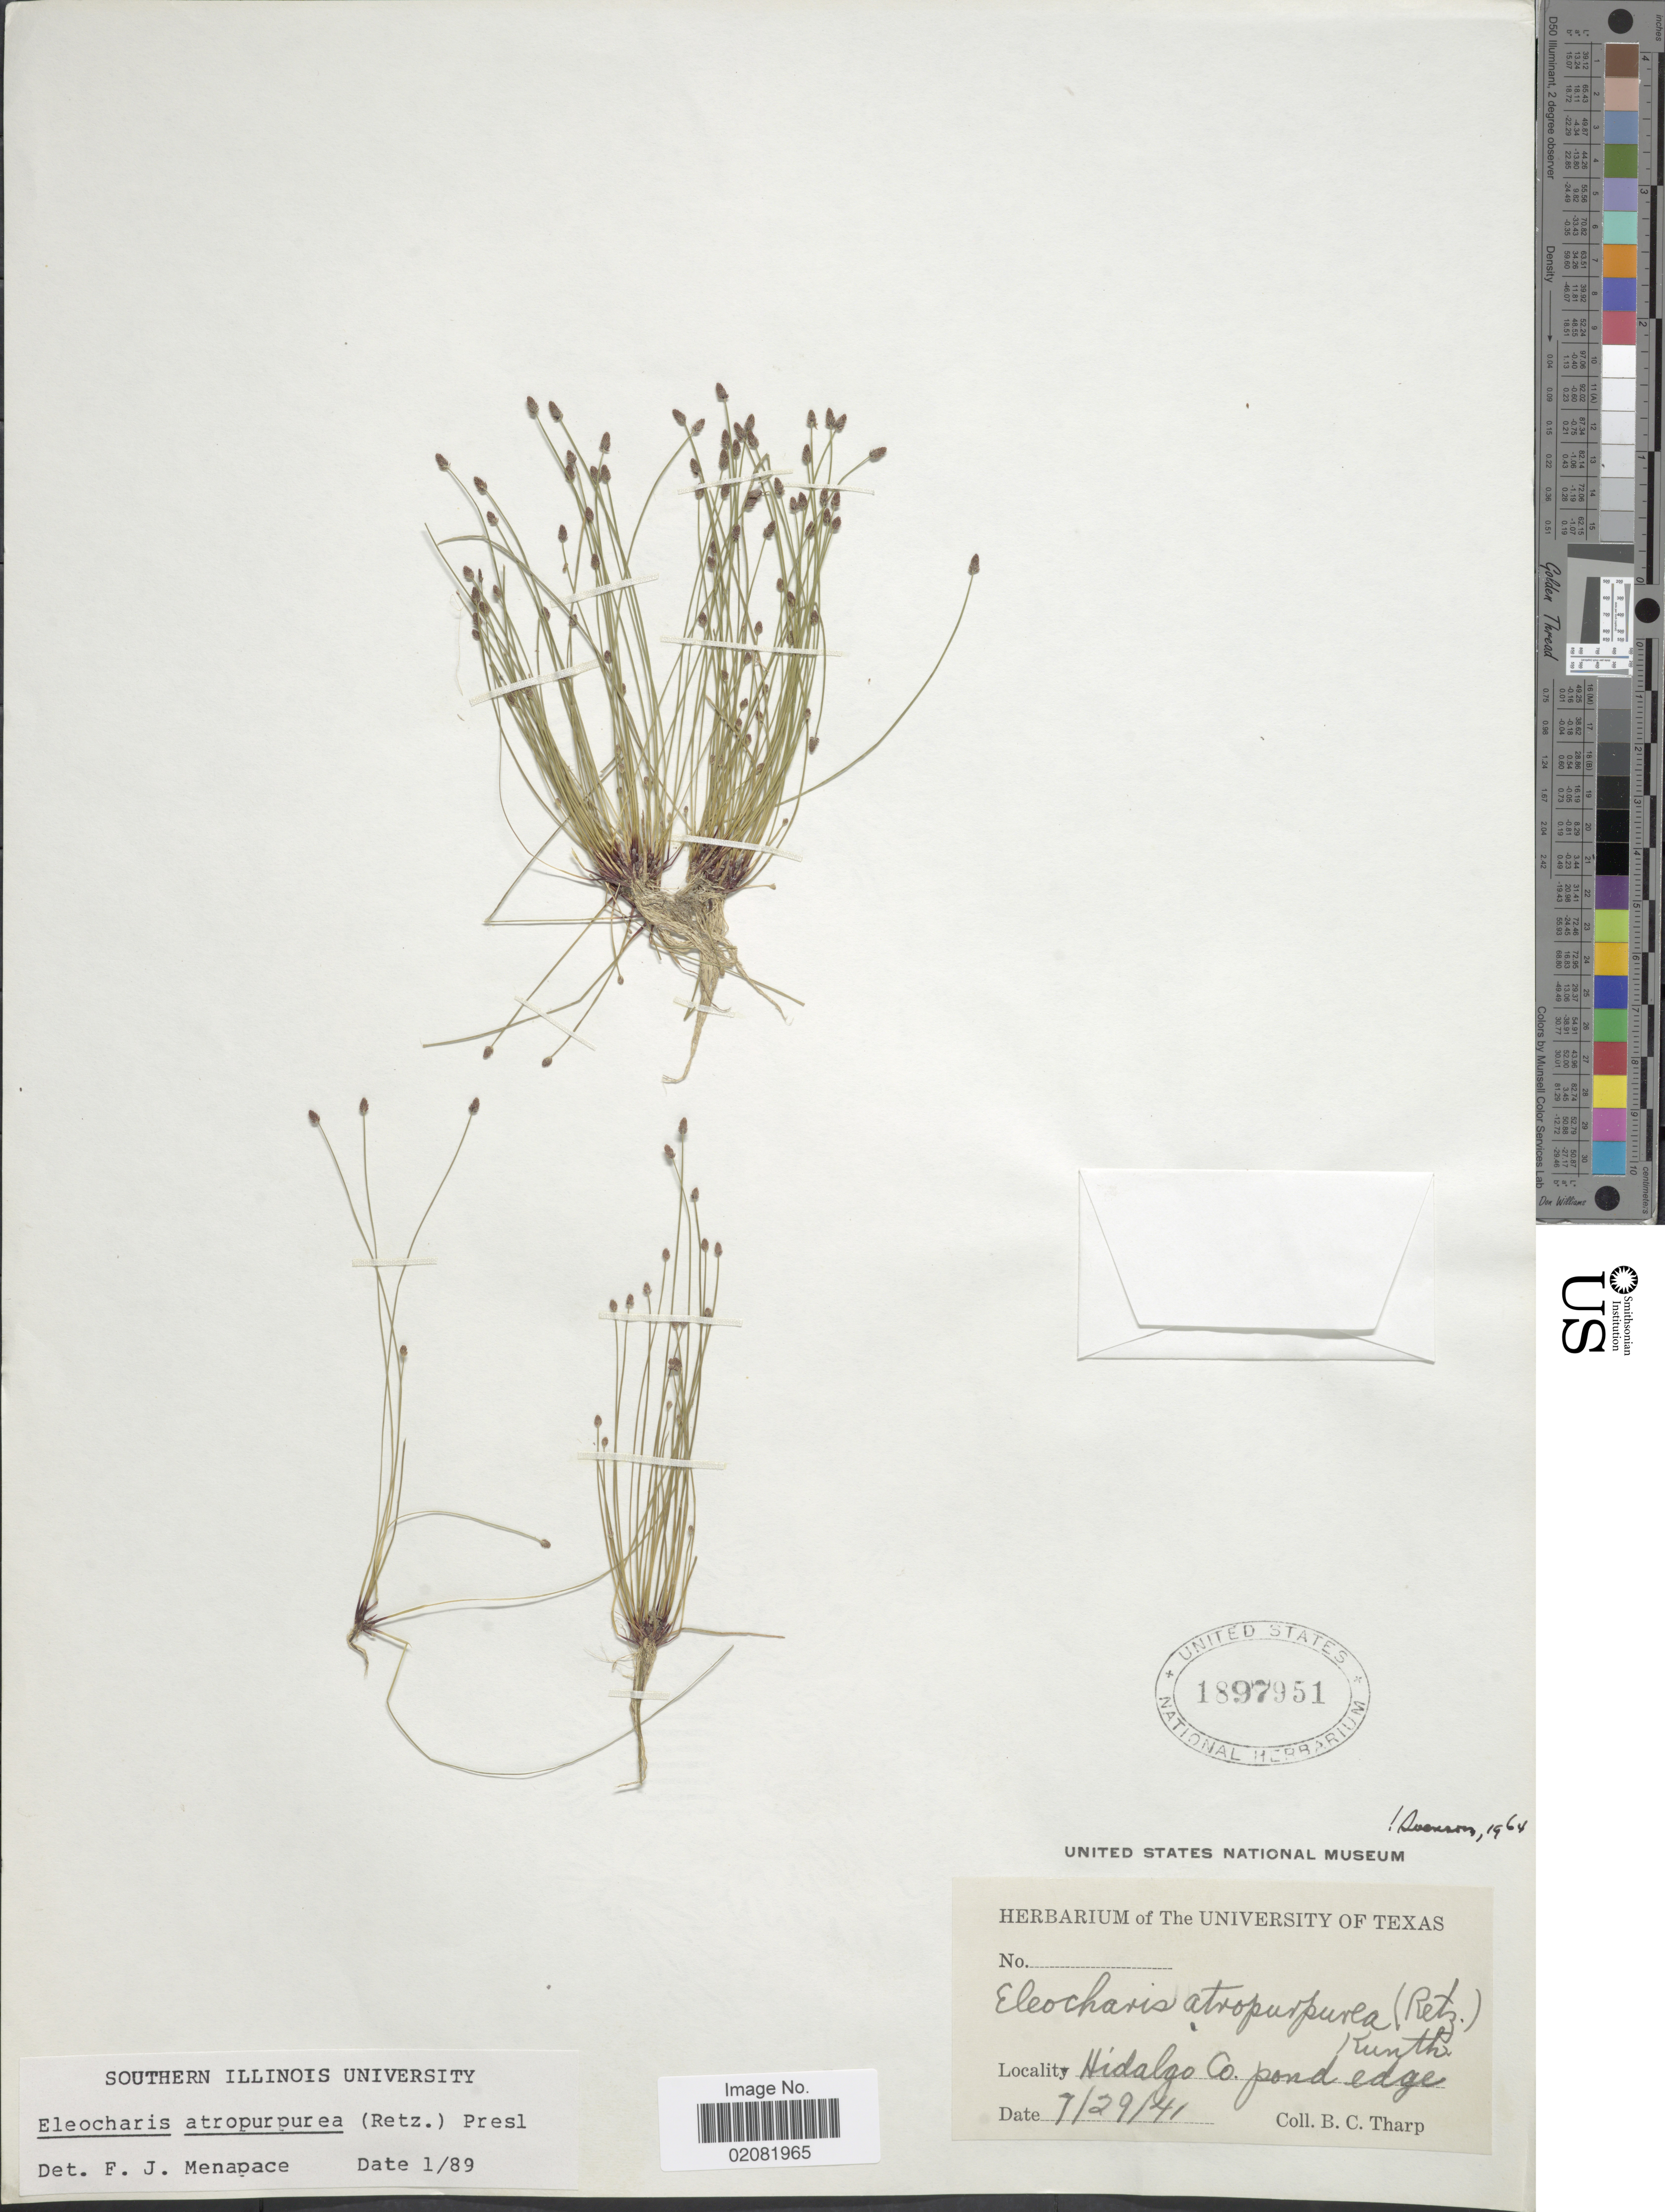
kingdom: Plantae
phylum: Tracheophyta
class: Liliopsida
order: Poales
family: Cyperaceae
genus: Eleocharis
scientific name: Eleocharis atropurpurea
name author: (Retz.) J. Presl & C. Presl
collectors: B. C. Tharp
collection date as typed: Transcribed d/m/y: 29/7/41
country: United States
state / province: Texas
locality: Hidalgo Co.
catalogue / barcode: US 1897951